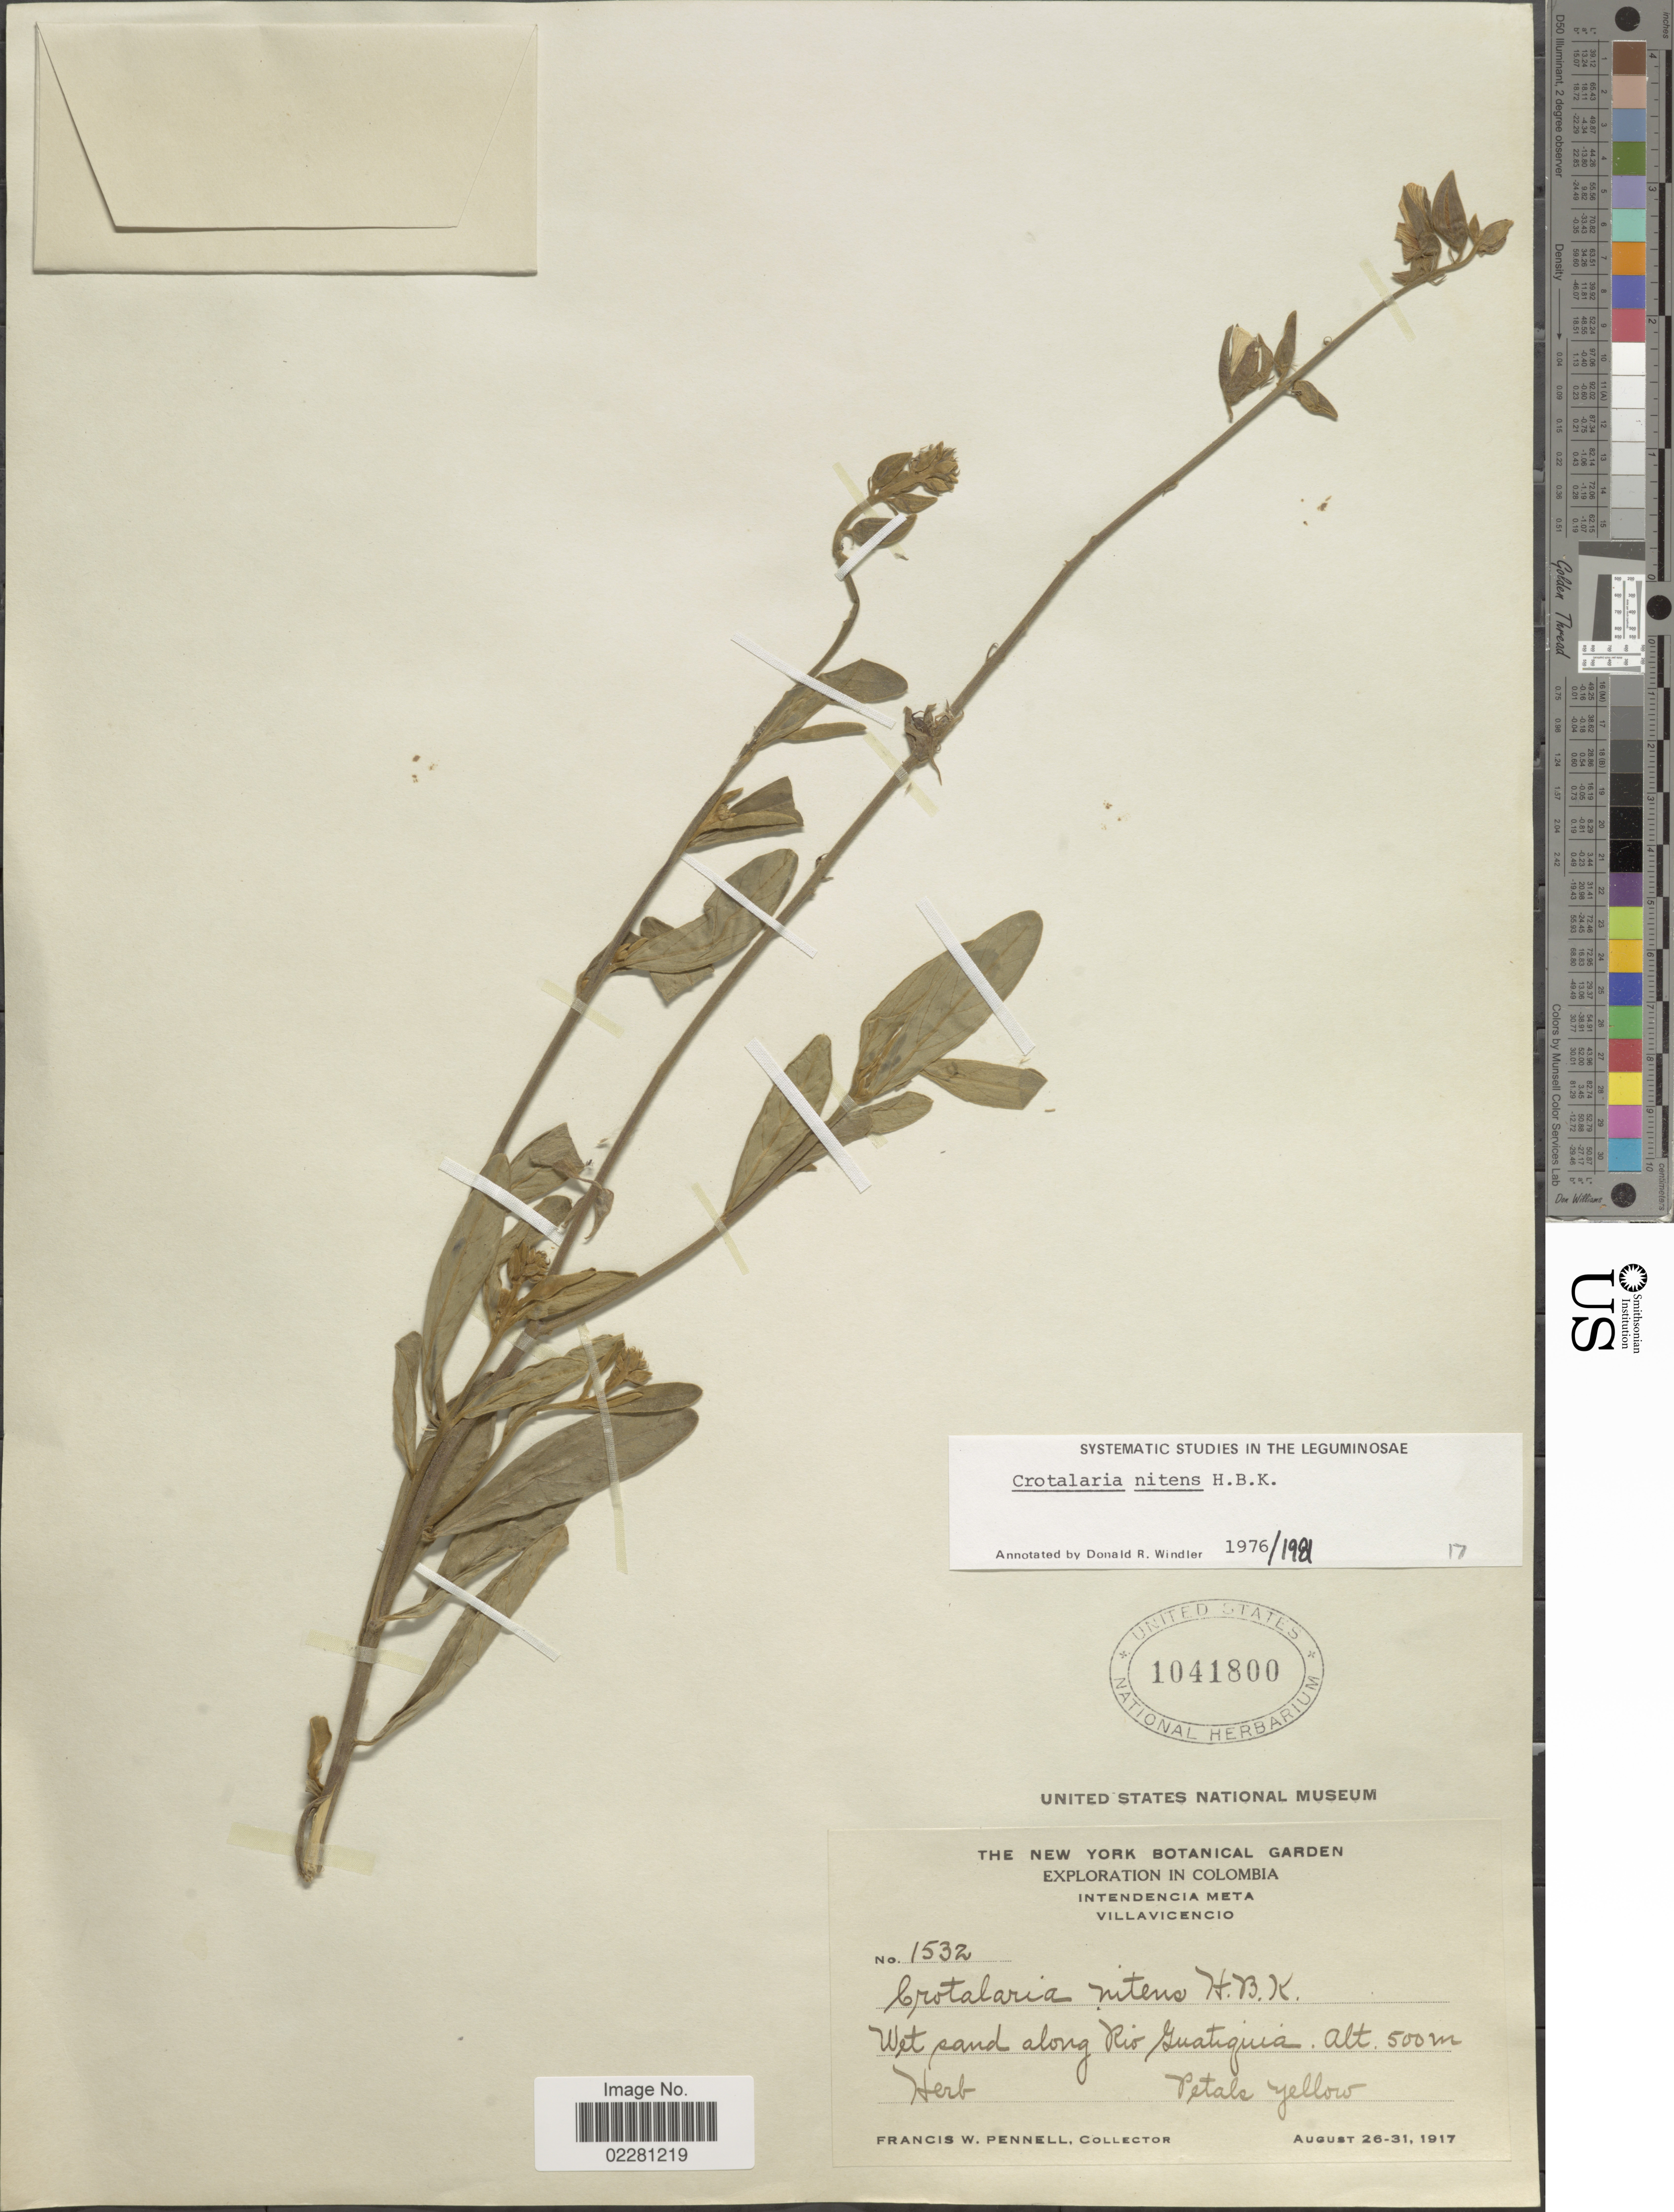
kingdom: Plantae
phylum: Tracheophyta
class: Magnoliopsida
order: Fabales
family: Fabaceae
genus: Crotalaria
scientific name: Crotalaria nitens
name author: Kunth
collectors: F. W. Pennell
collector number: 1532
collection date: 1917-08-26/1917-08-31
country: Colombia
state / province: Meta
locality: Villavicencio, along Rio Guatiquia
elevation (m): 500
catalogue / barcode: US 1041800